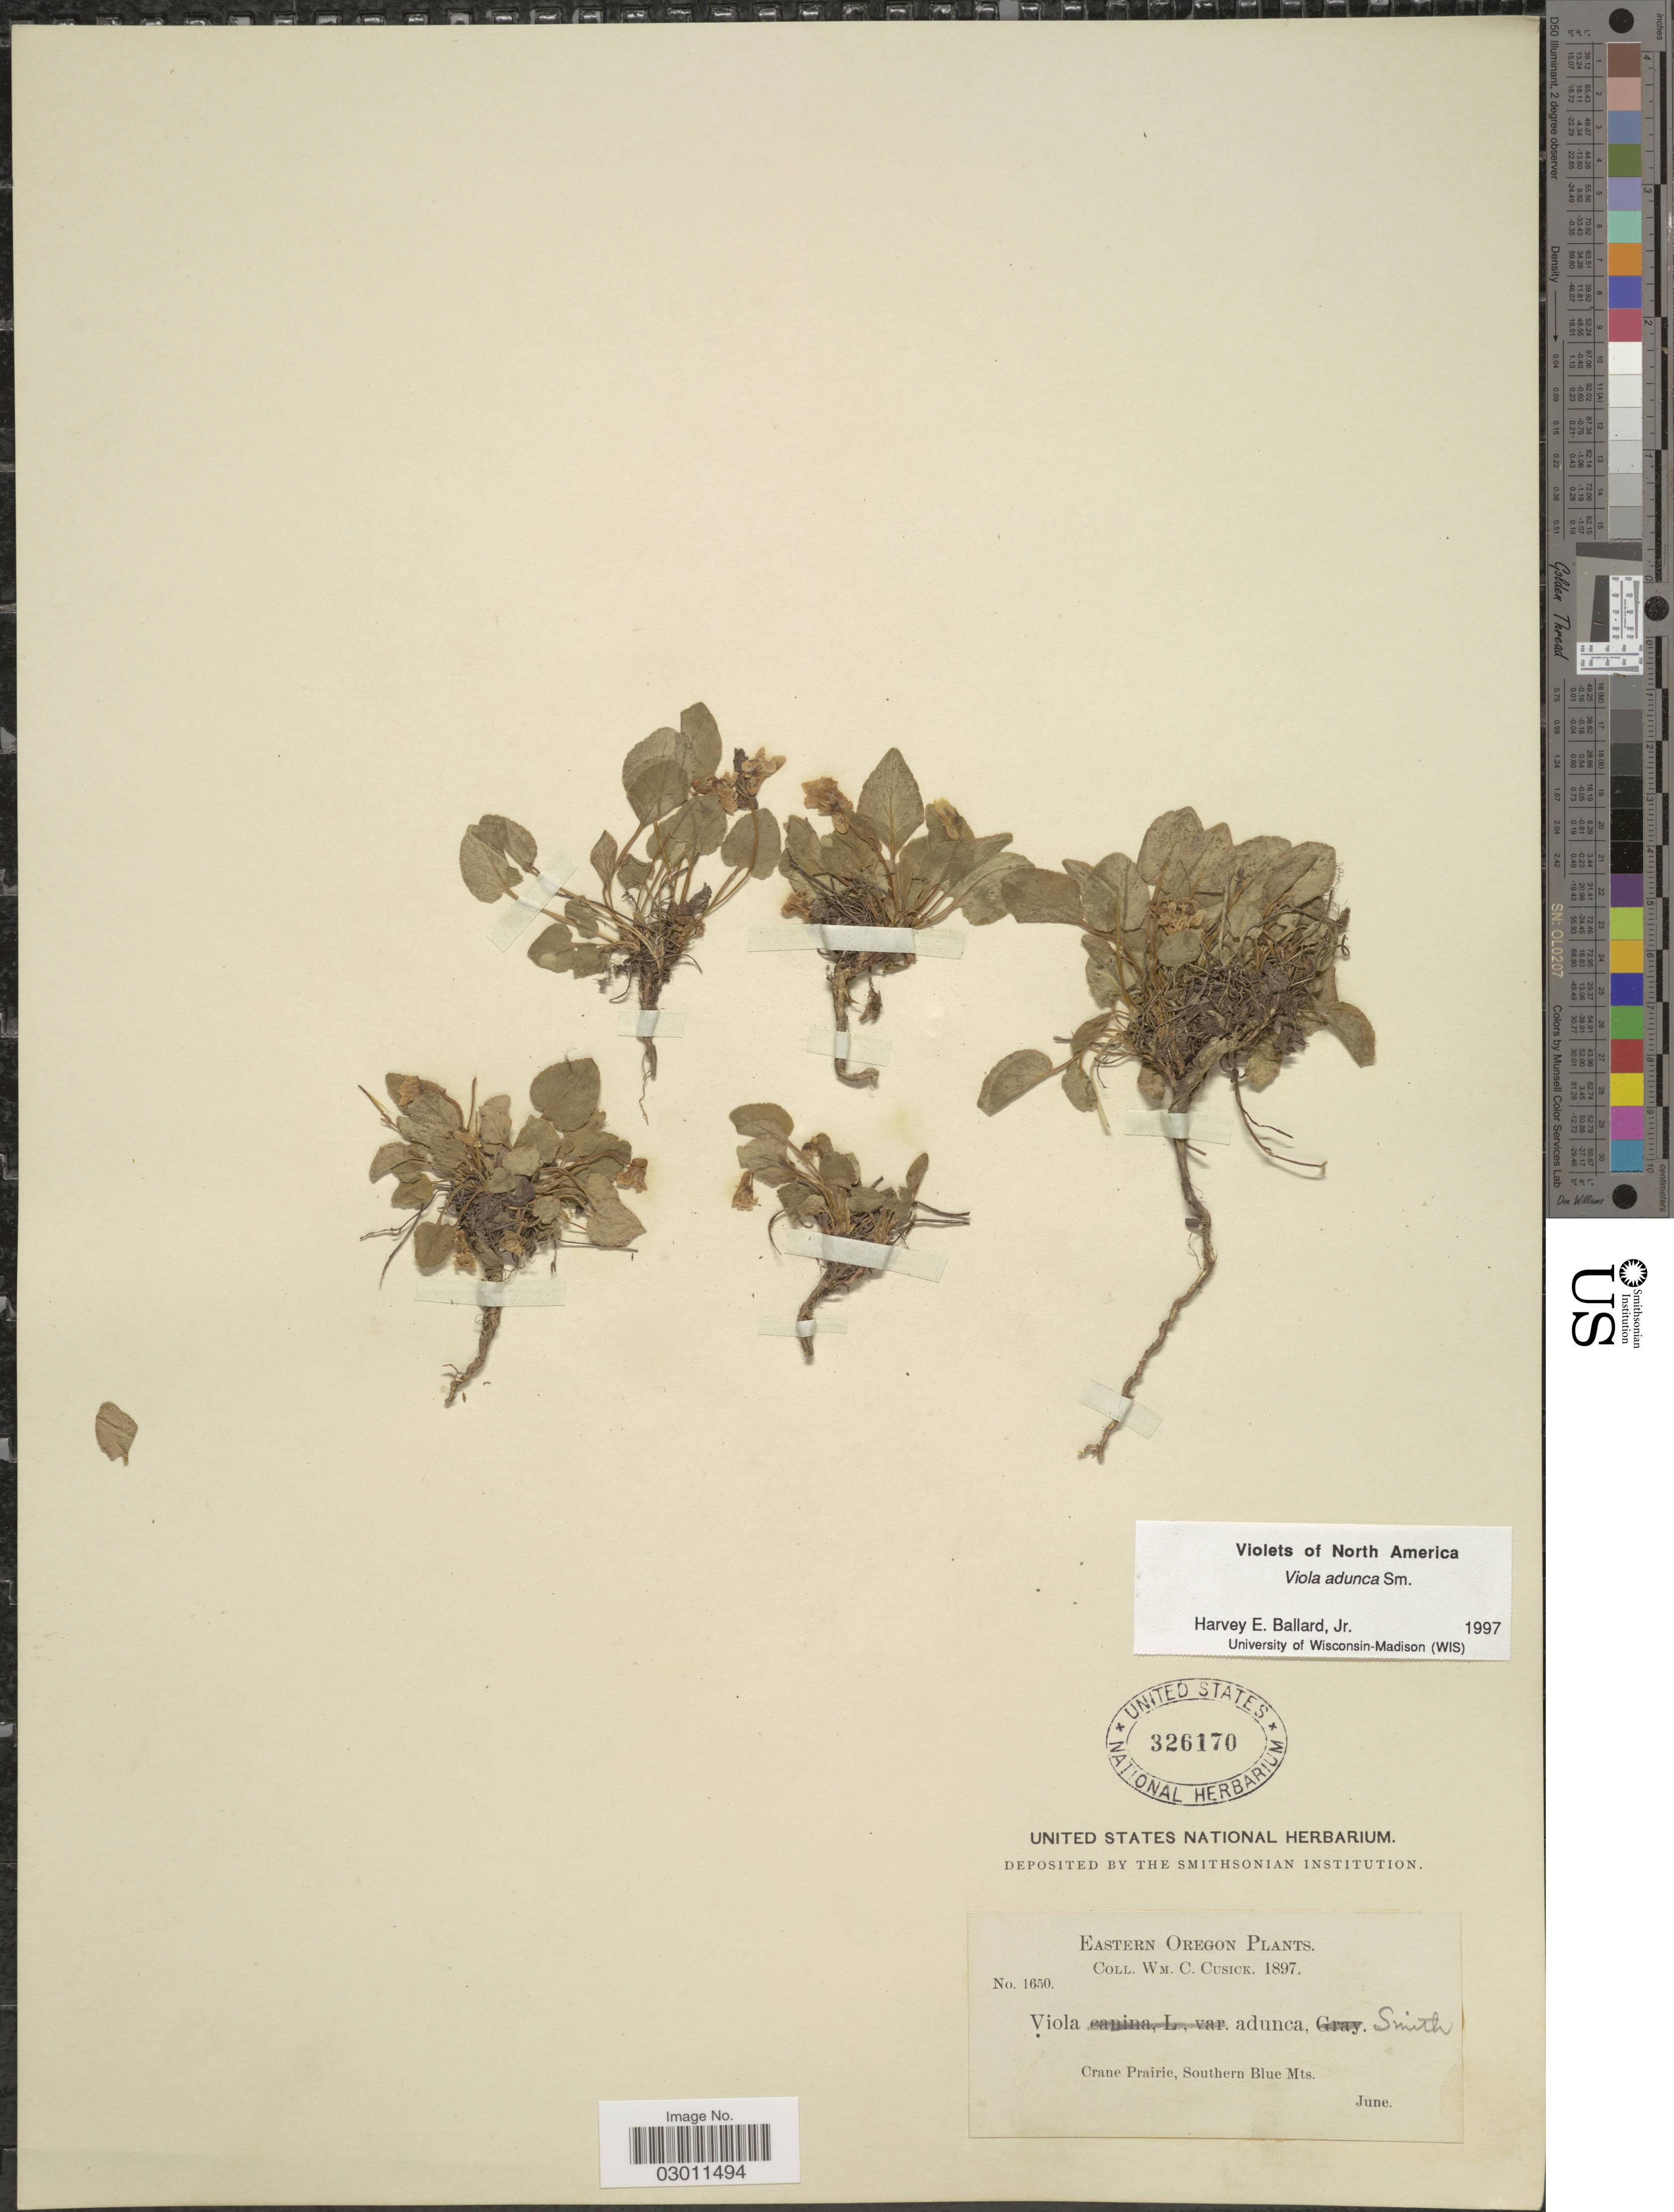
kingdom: Plantae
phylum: Tracheophyta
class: Magnoliopsida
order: Malpighiales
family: Violaceae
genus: Viola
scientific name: Viola adunca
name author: Sm.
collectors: W. C. Cusick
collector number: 1650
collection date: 1897-06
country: United States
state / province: Oregon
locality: Eastern Oregon, Crane Prairie, Southern Blue Mts.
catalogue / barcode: US 326170